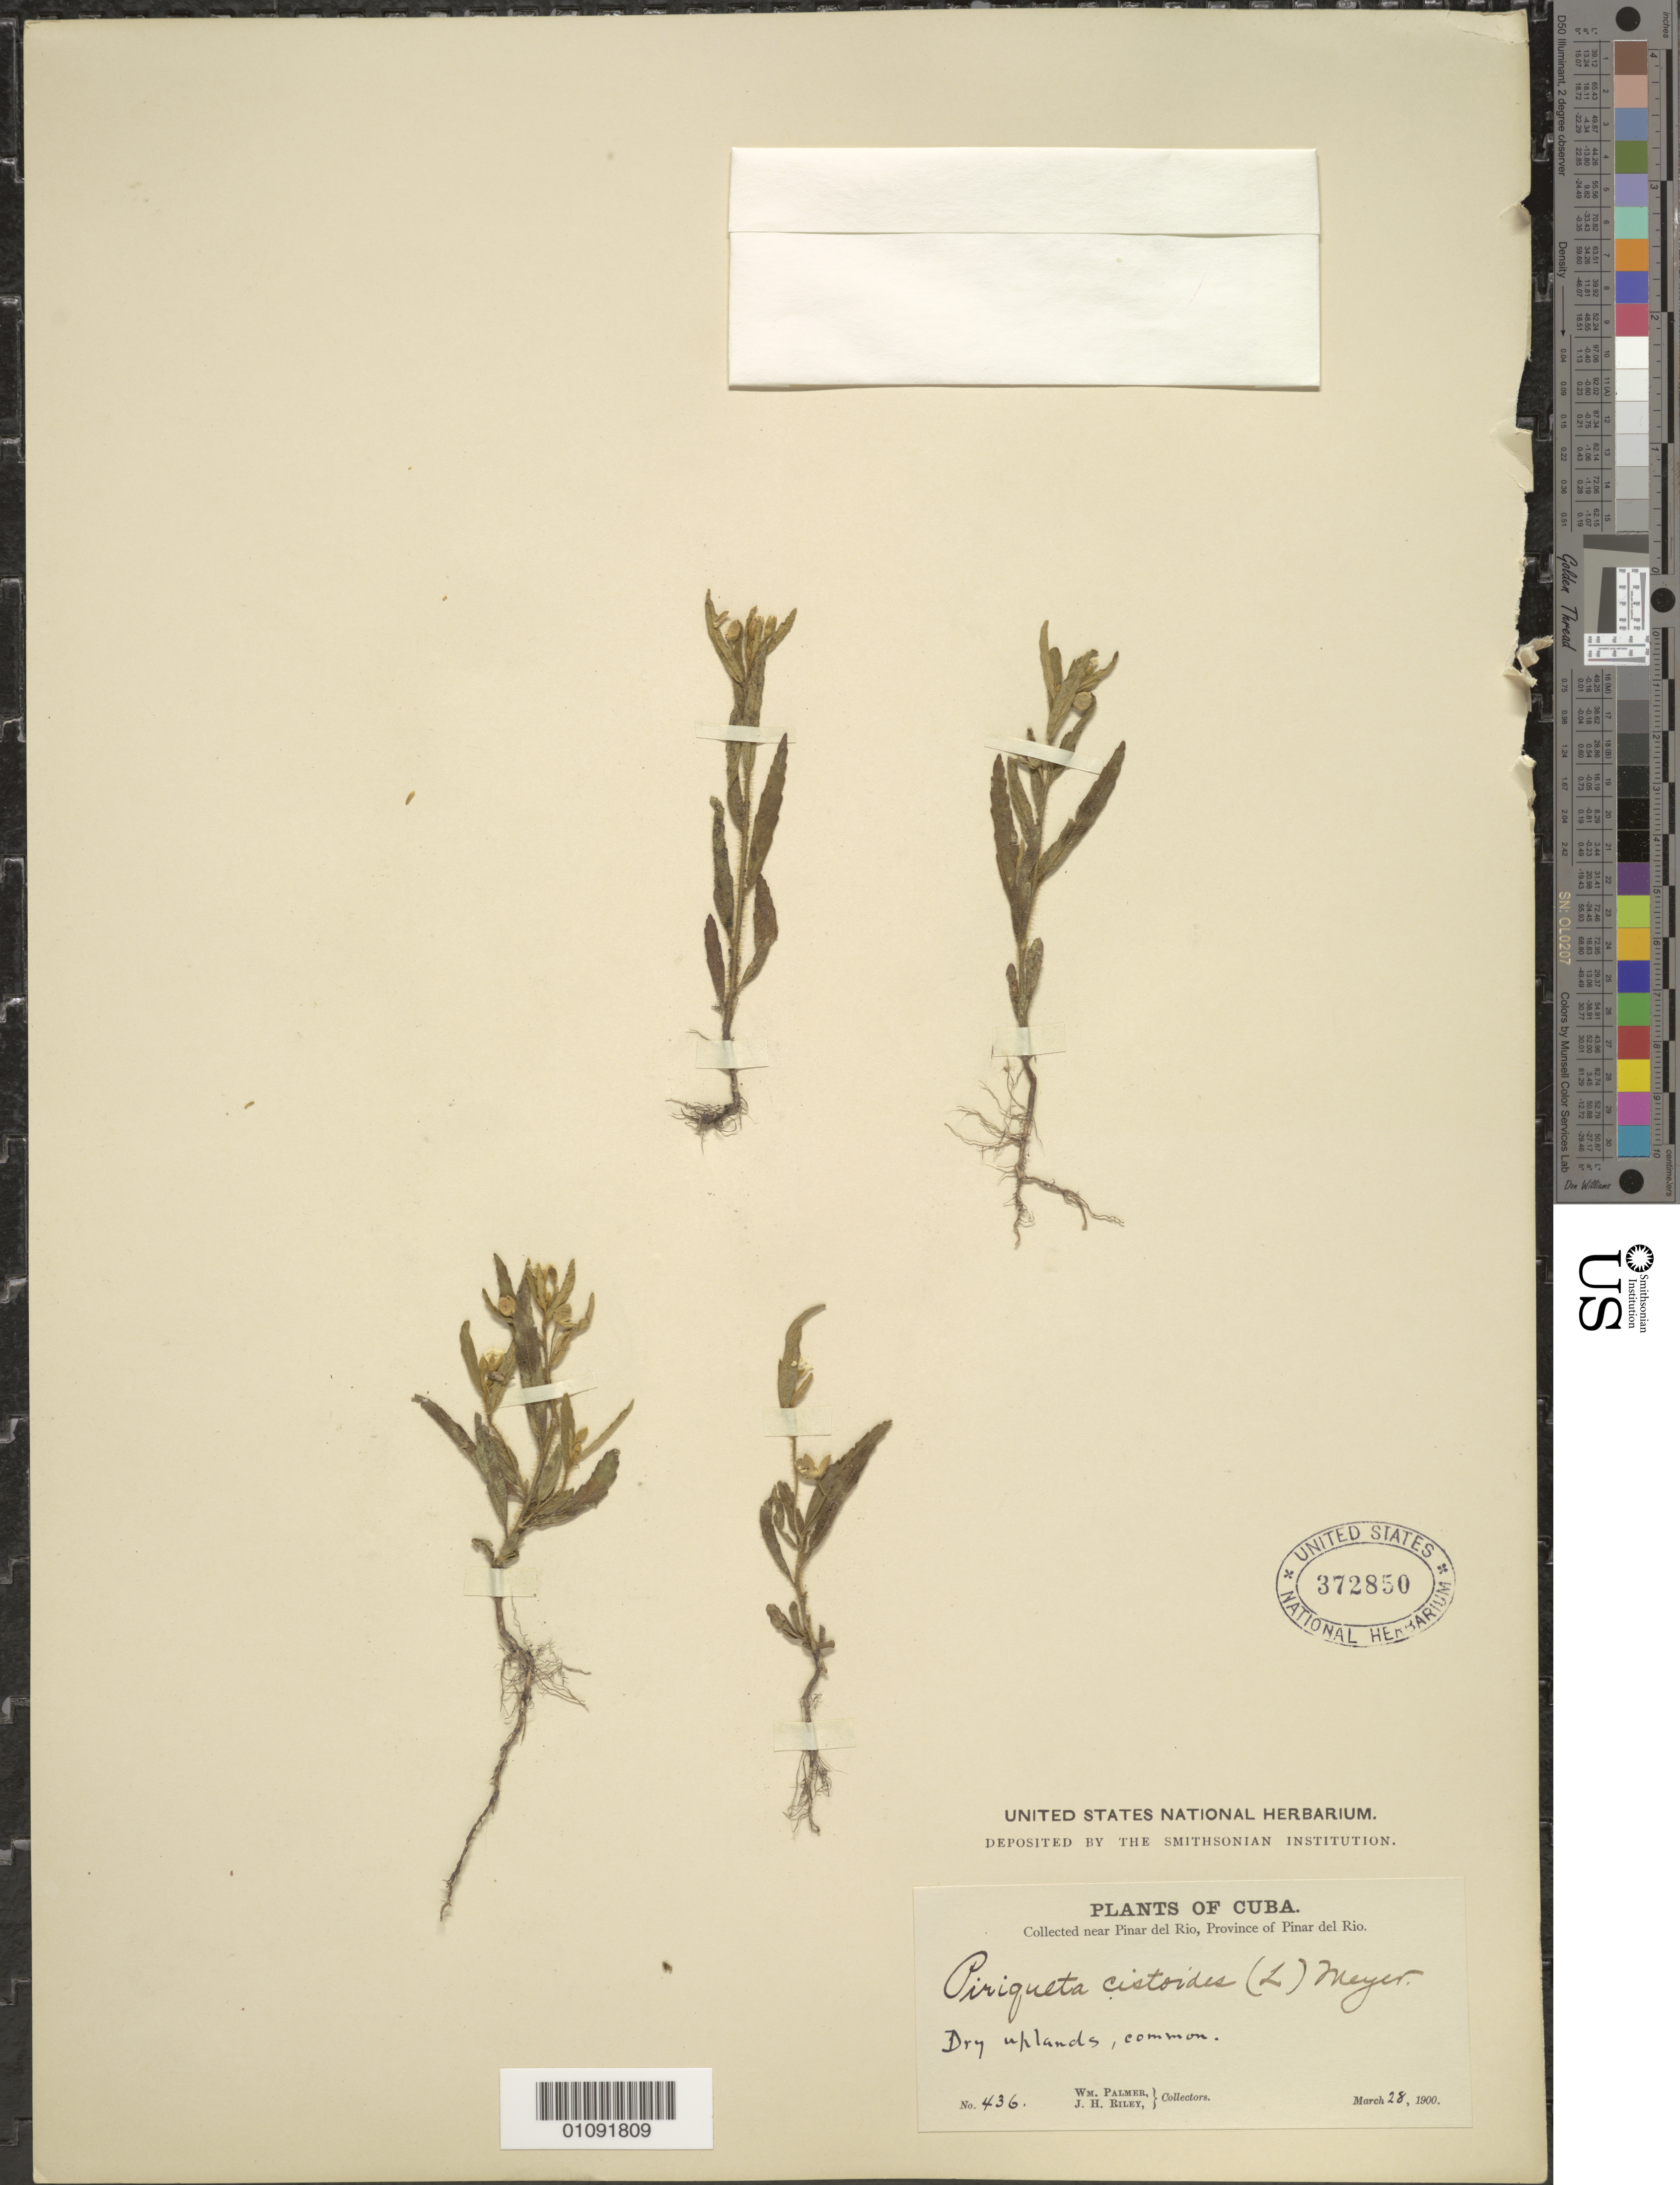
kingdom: Plantae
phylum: Tracheophyta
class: Magnoliopsida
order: Malpighiales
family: Turneraceae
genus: Piriqueta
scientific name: Piriqueta cistoides subsp. cistoides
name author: (L.) Griseb.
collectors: W. Palmer & J. H. Riley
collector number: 436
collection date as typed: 28 Mar 1900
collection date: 1900-03-28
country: Cuba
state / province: Pinar del Rio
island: Cuba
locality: Pinar del Rio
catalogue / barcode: US 372850